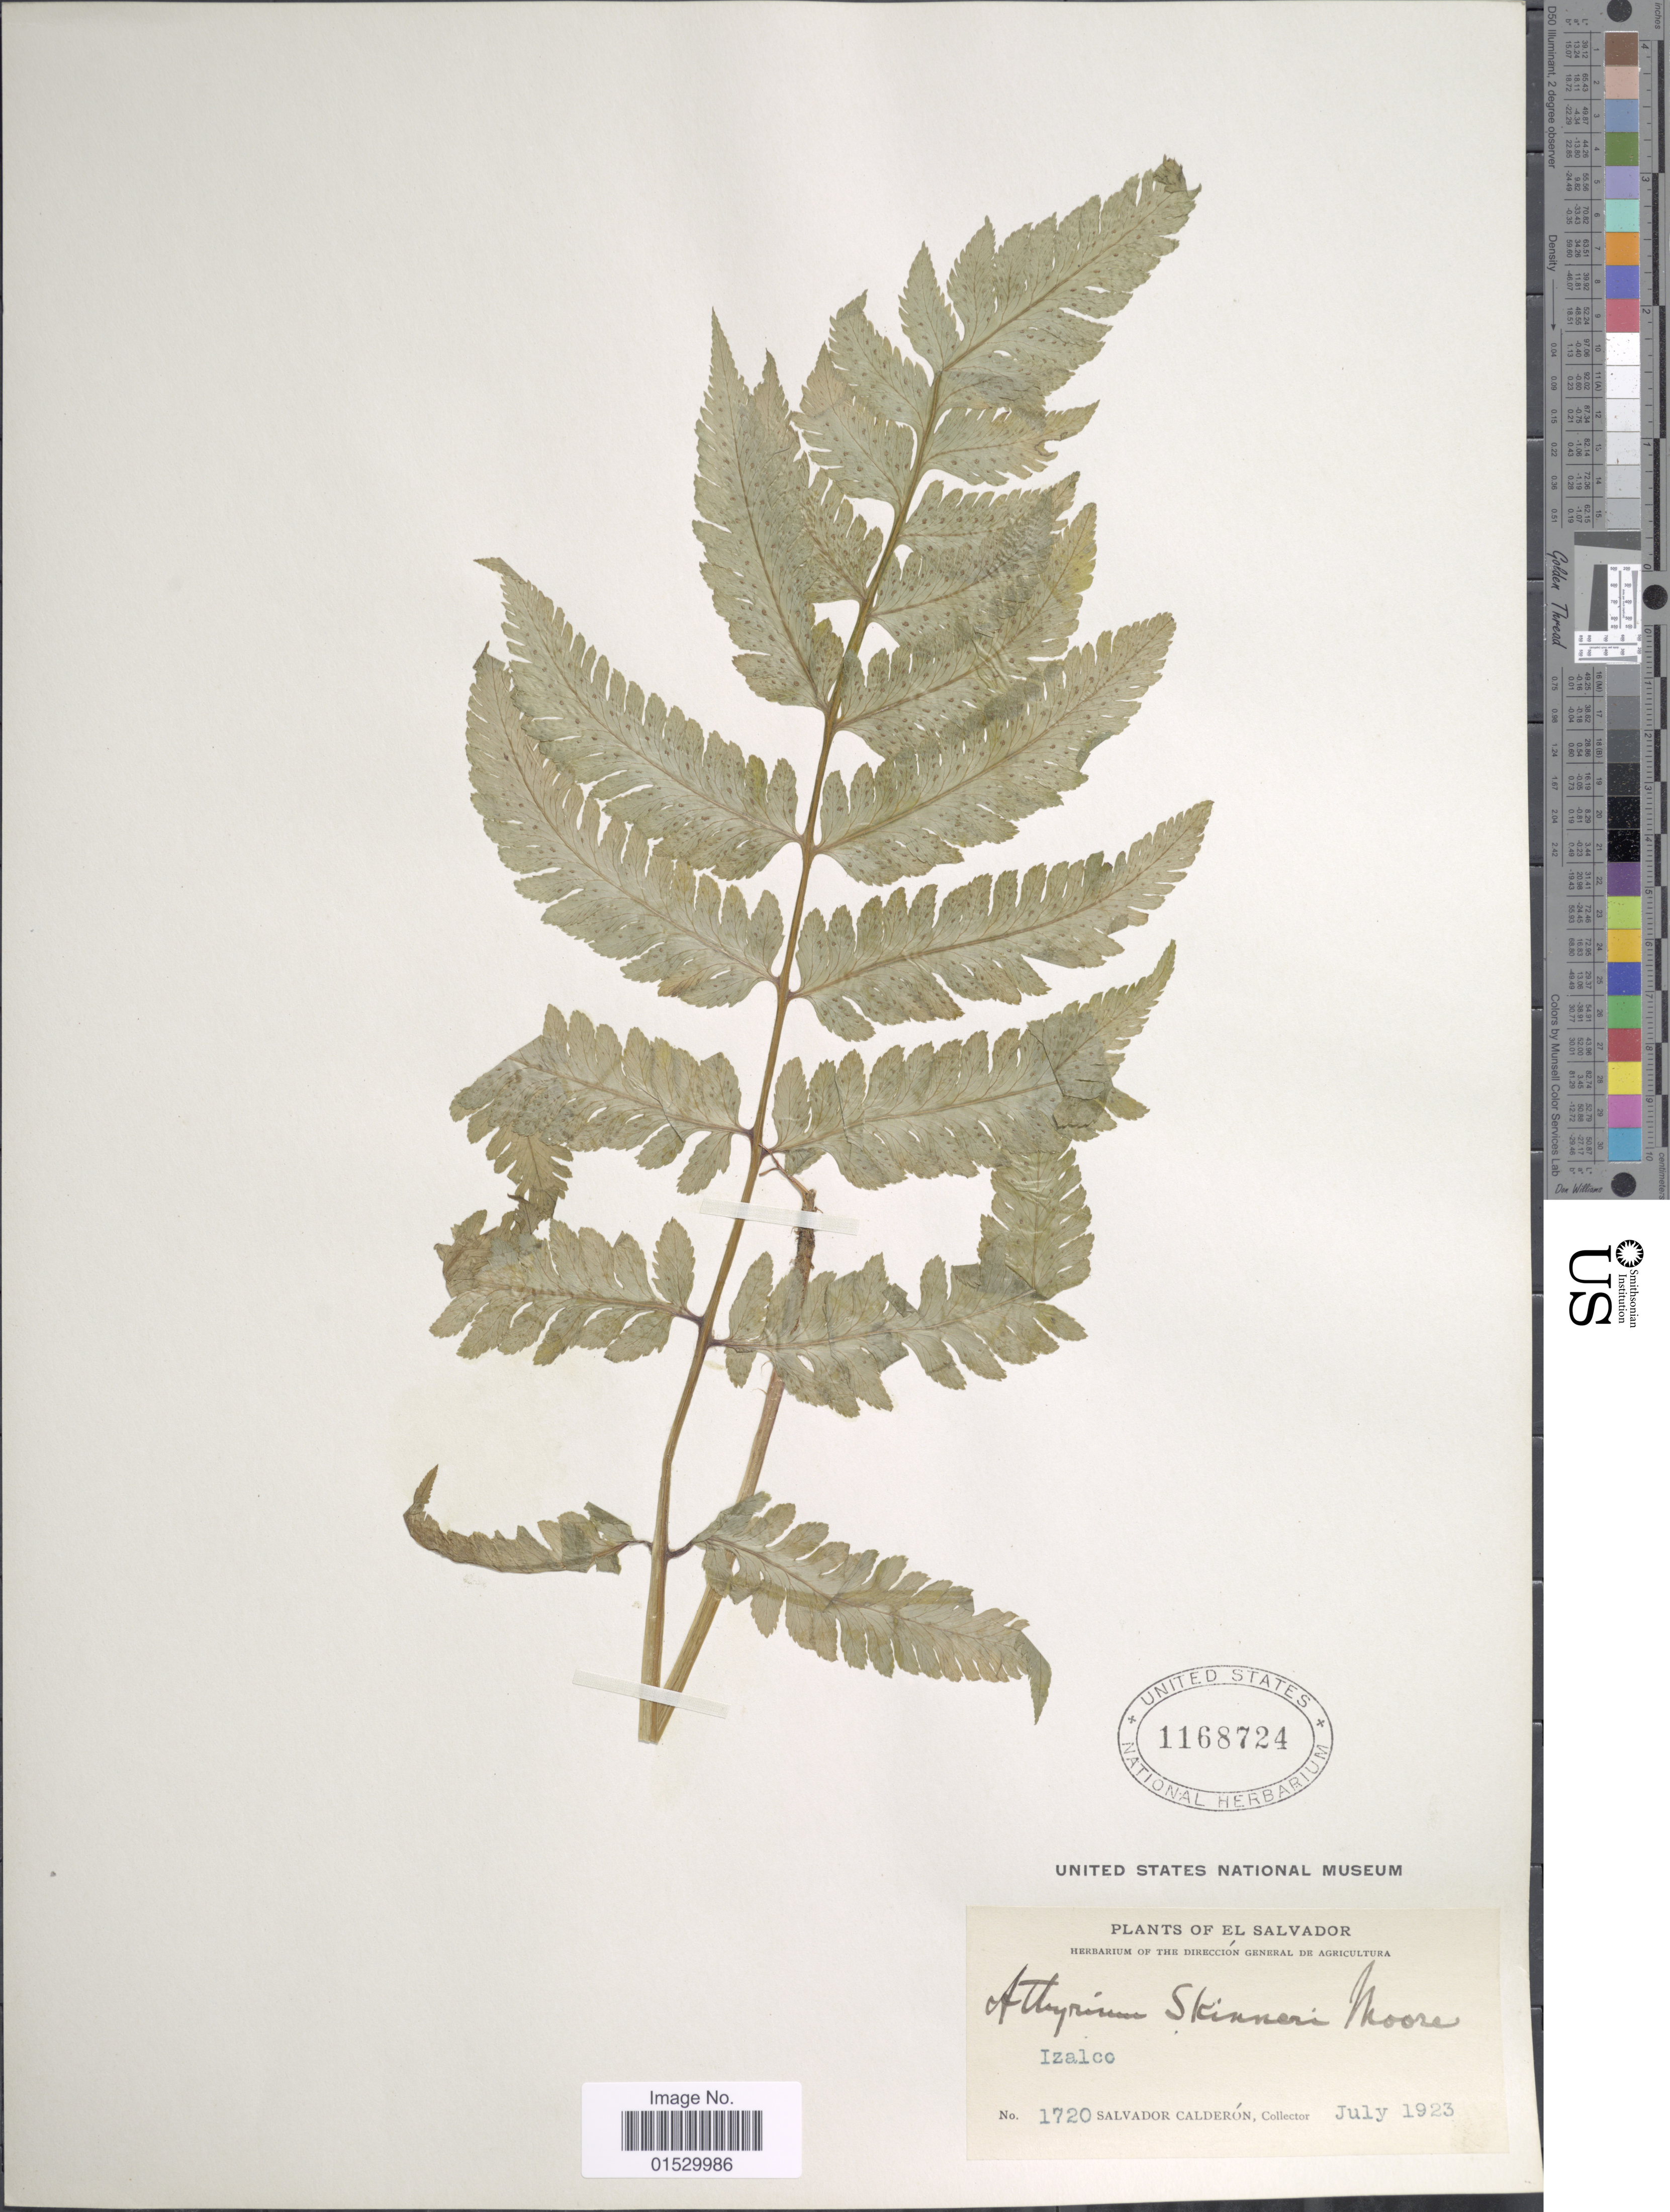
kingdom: Plantae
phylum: Tracheophyta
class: Polypodiopsida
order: Polypodiales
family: Athyriaceae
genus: Athyrium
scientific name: Athyrium skinneri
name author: (Baker) Diels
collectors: S. Calderón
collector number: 1720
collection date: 1923-07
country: El Salvador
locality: Izalco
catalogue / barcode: US 1168724